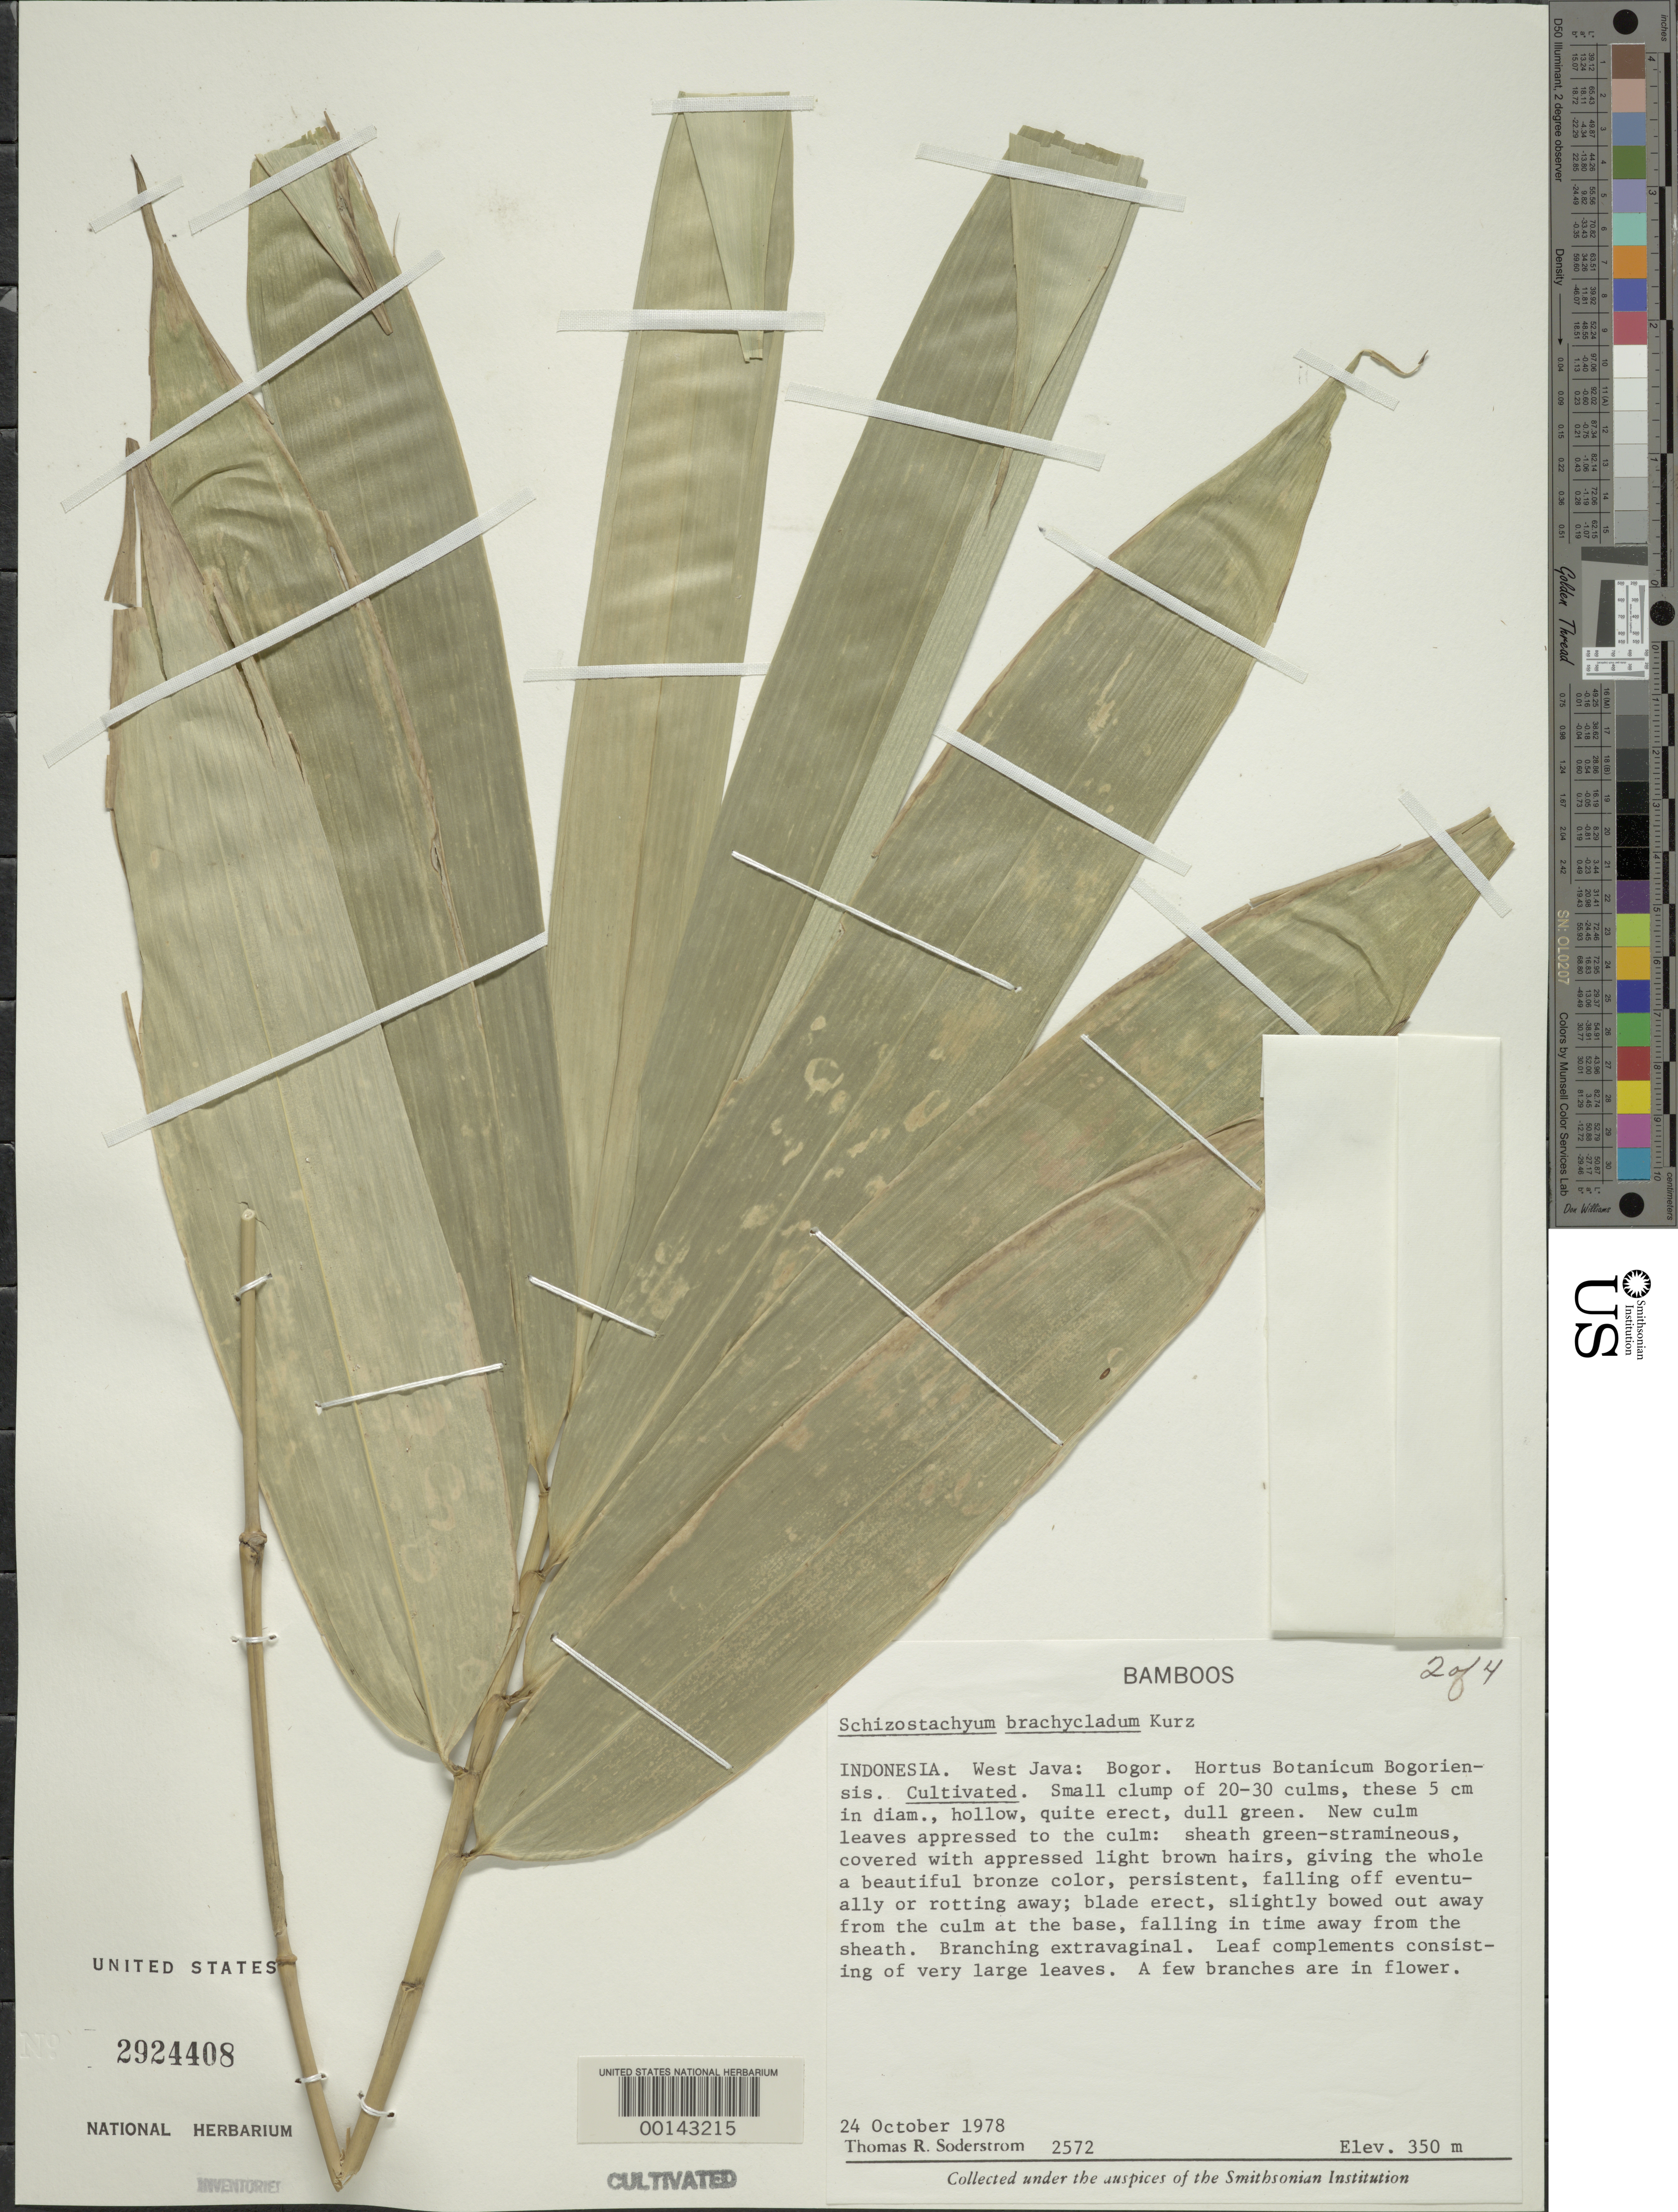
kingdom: Plantae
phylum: Tracheophyta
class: Liliopsida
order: Poales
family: Poaceae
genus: Schizostachyum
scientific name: Schizostachyum brachycladum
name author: (Kurz ex Munro) Kurz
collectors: T. R. Soderstrom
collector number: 2572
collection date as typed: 24 Oct 1978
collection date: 1978-10-24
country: Indonesia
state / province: Java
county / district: Jawa Barat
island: Java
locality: Bogor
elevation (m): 350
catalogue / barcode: US 2924408